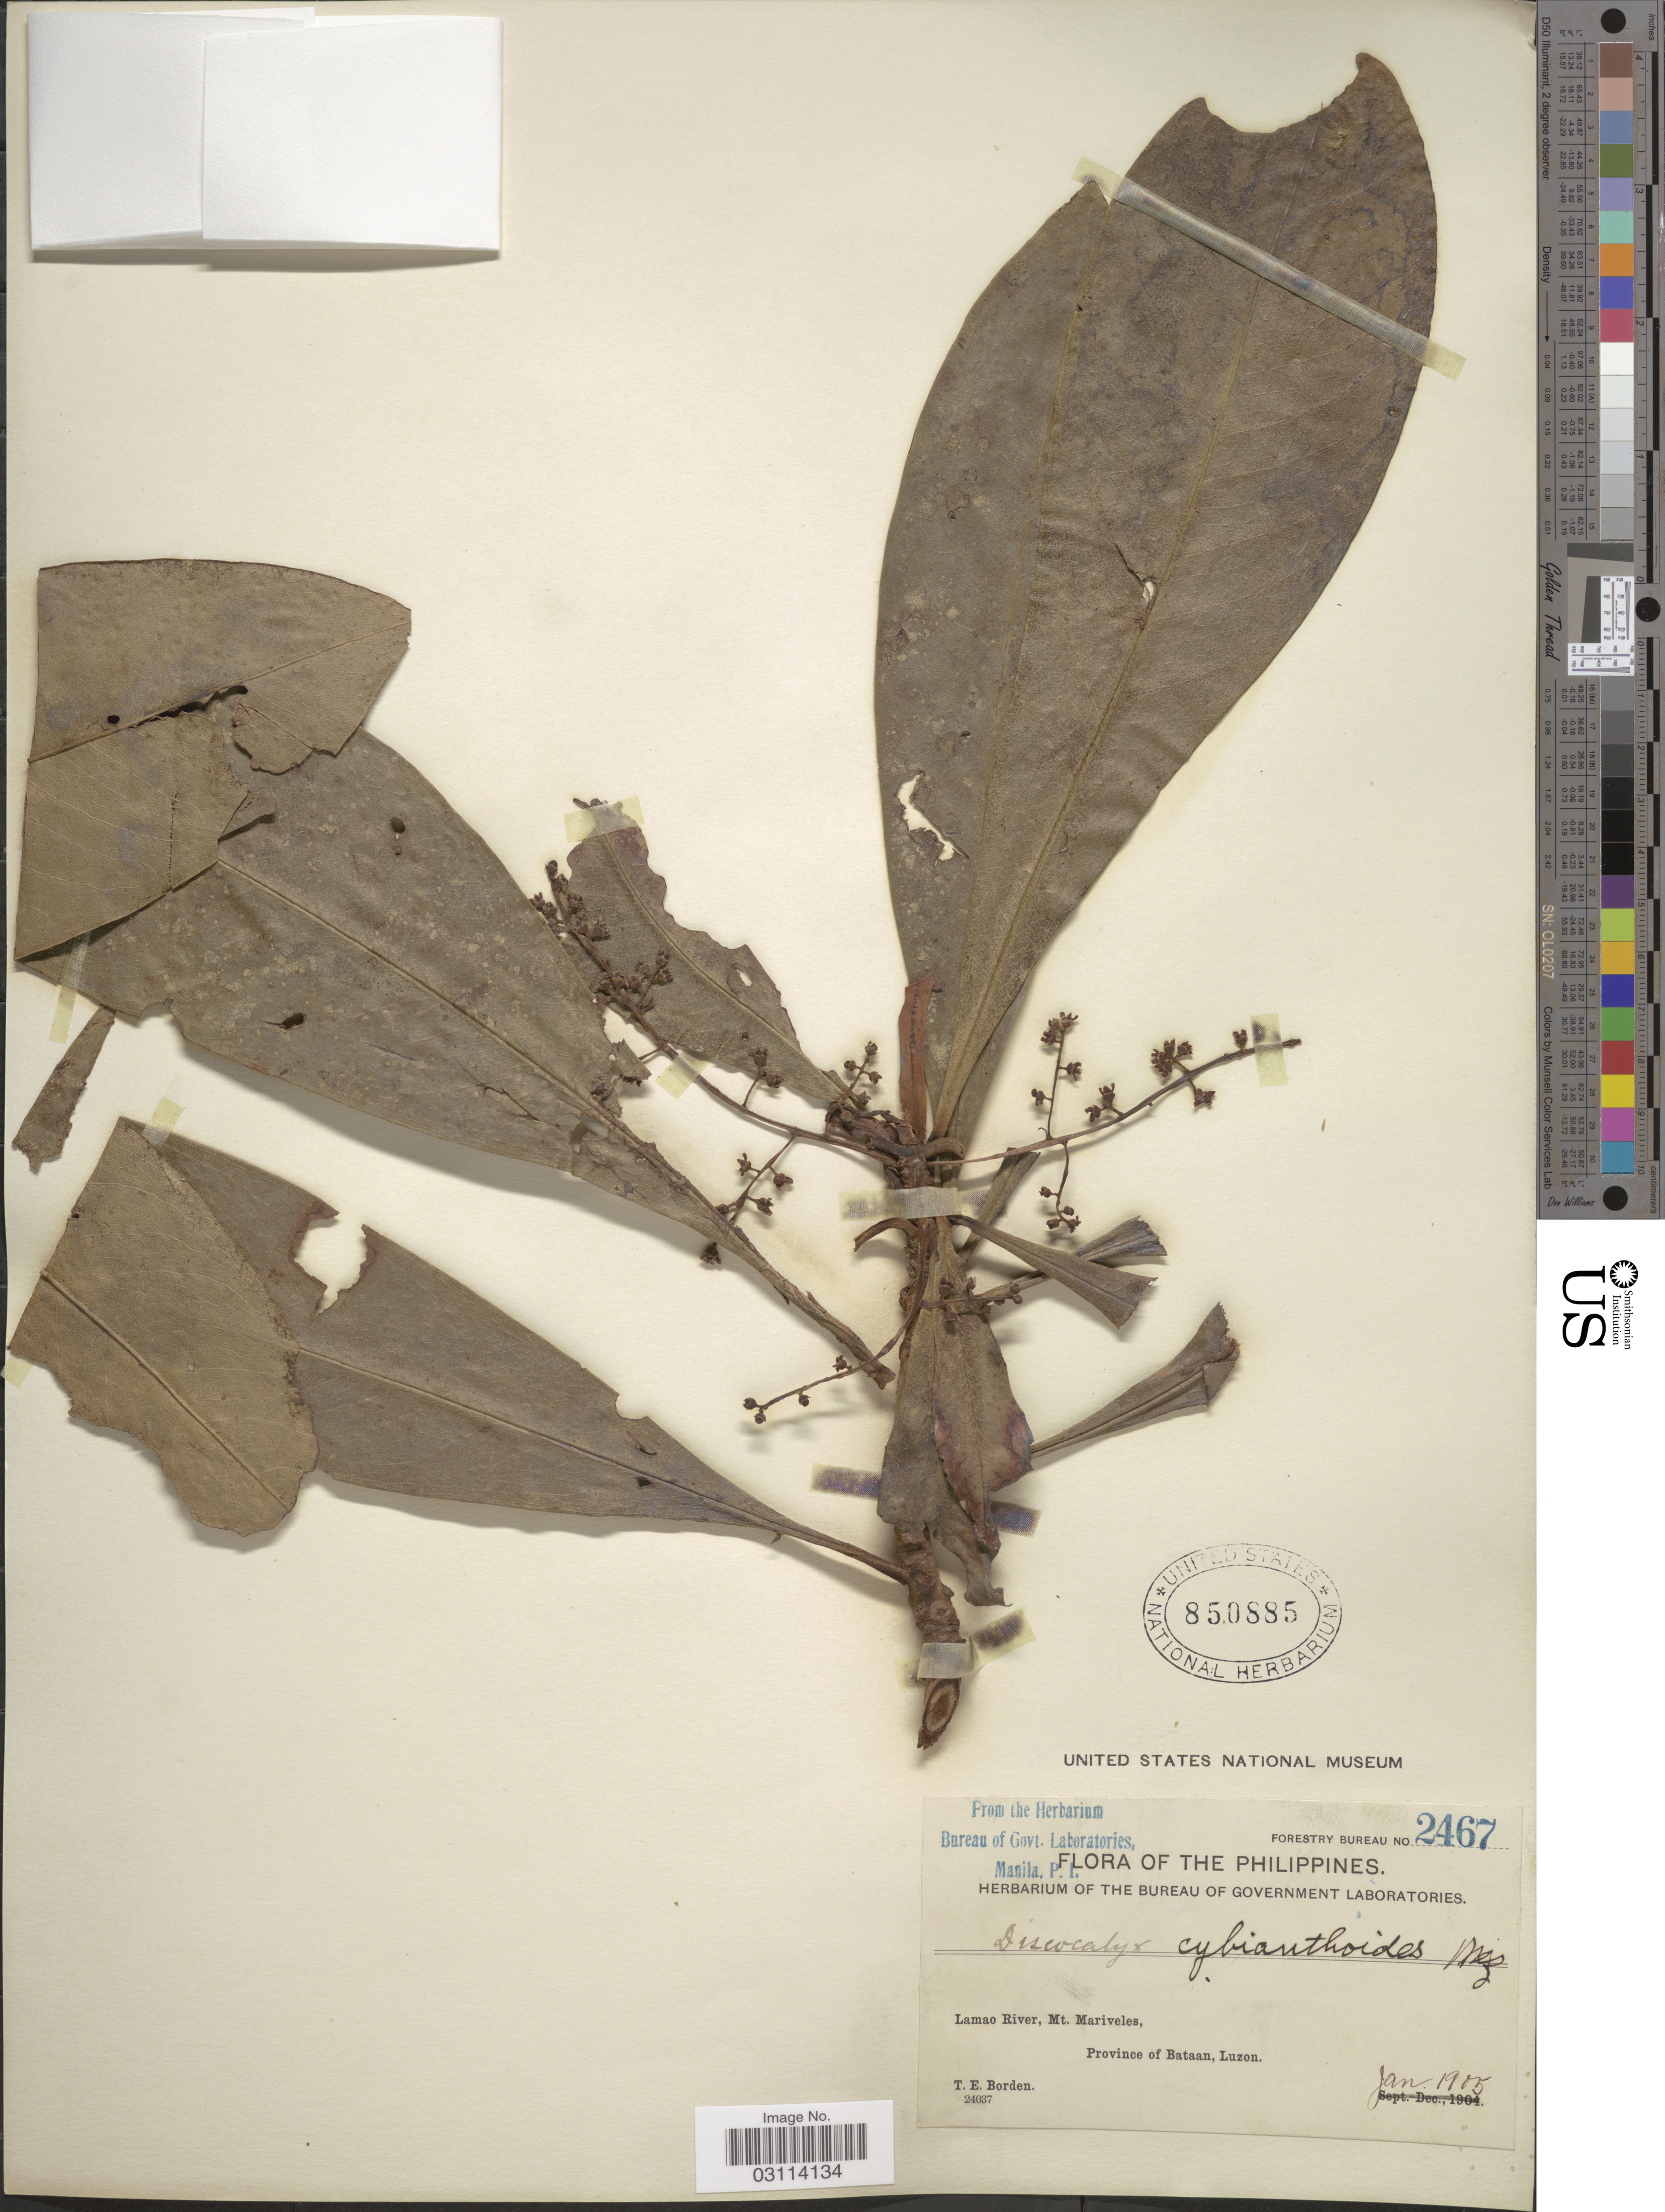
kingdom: Plantae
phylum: Tracheophyta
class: Magnoliopsida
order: Ericales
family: Primulaceae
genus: Discocalyx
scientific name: Discocalyx cybianthoides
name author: (A. DC.) Mez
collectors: T. E. Borden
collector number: Forestry Bureau 2467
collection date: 1905-01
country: Philippines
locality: Lamao River, Mt. Mariveles, Province of Bataan, Luzon.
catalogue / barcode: US 850885